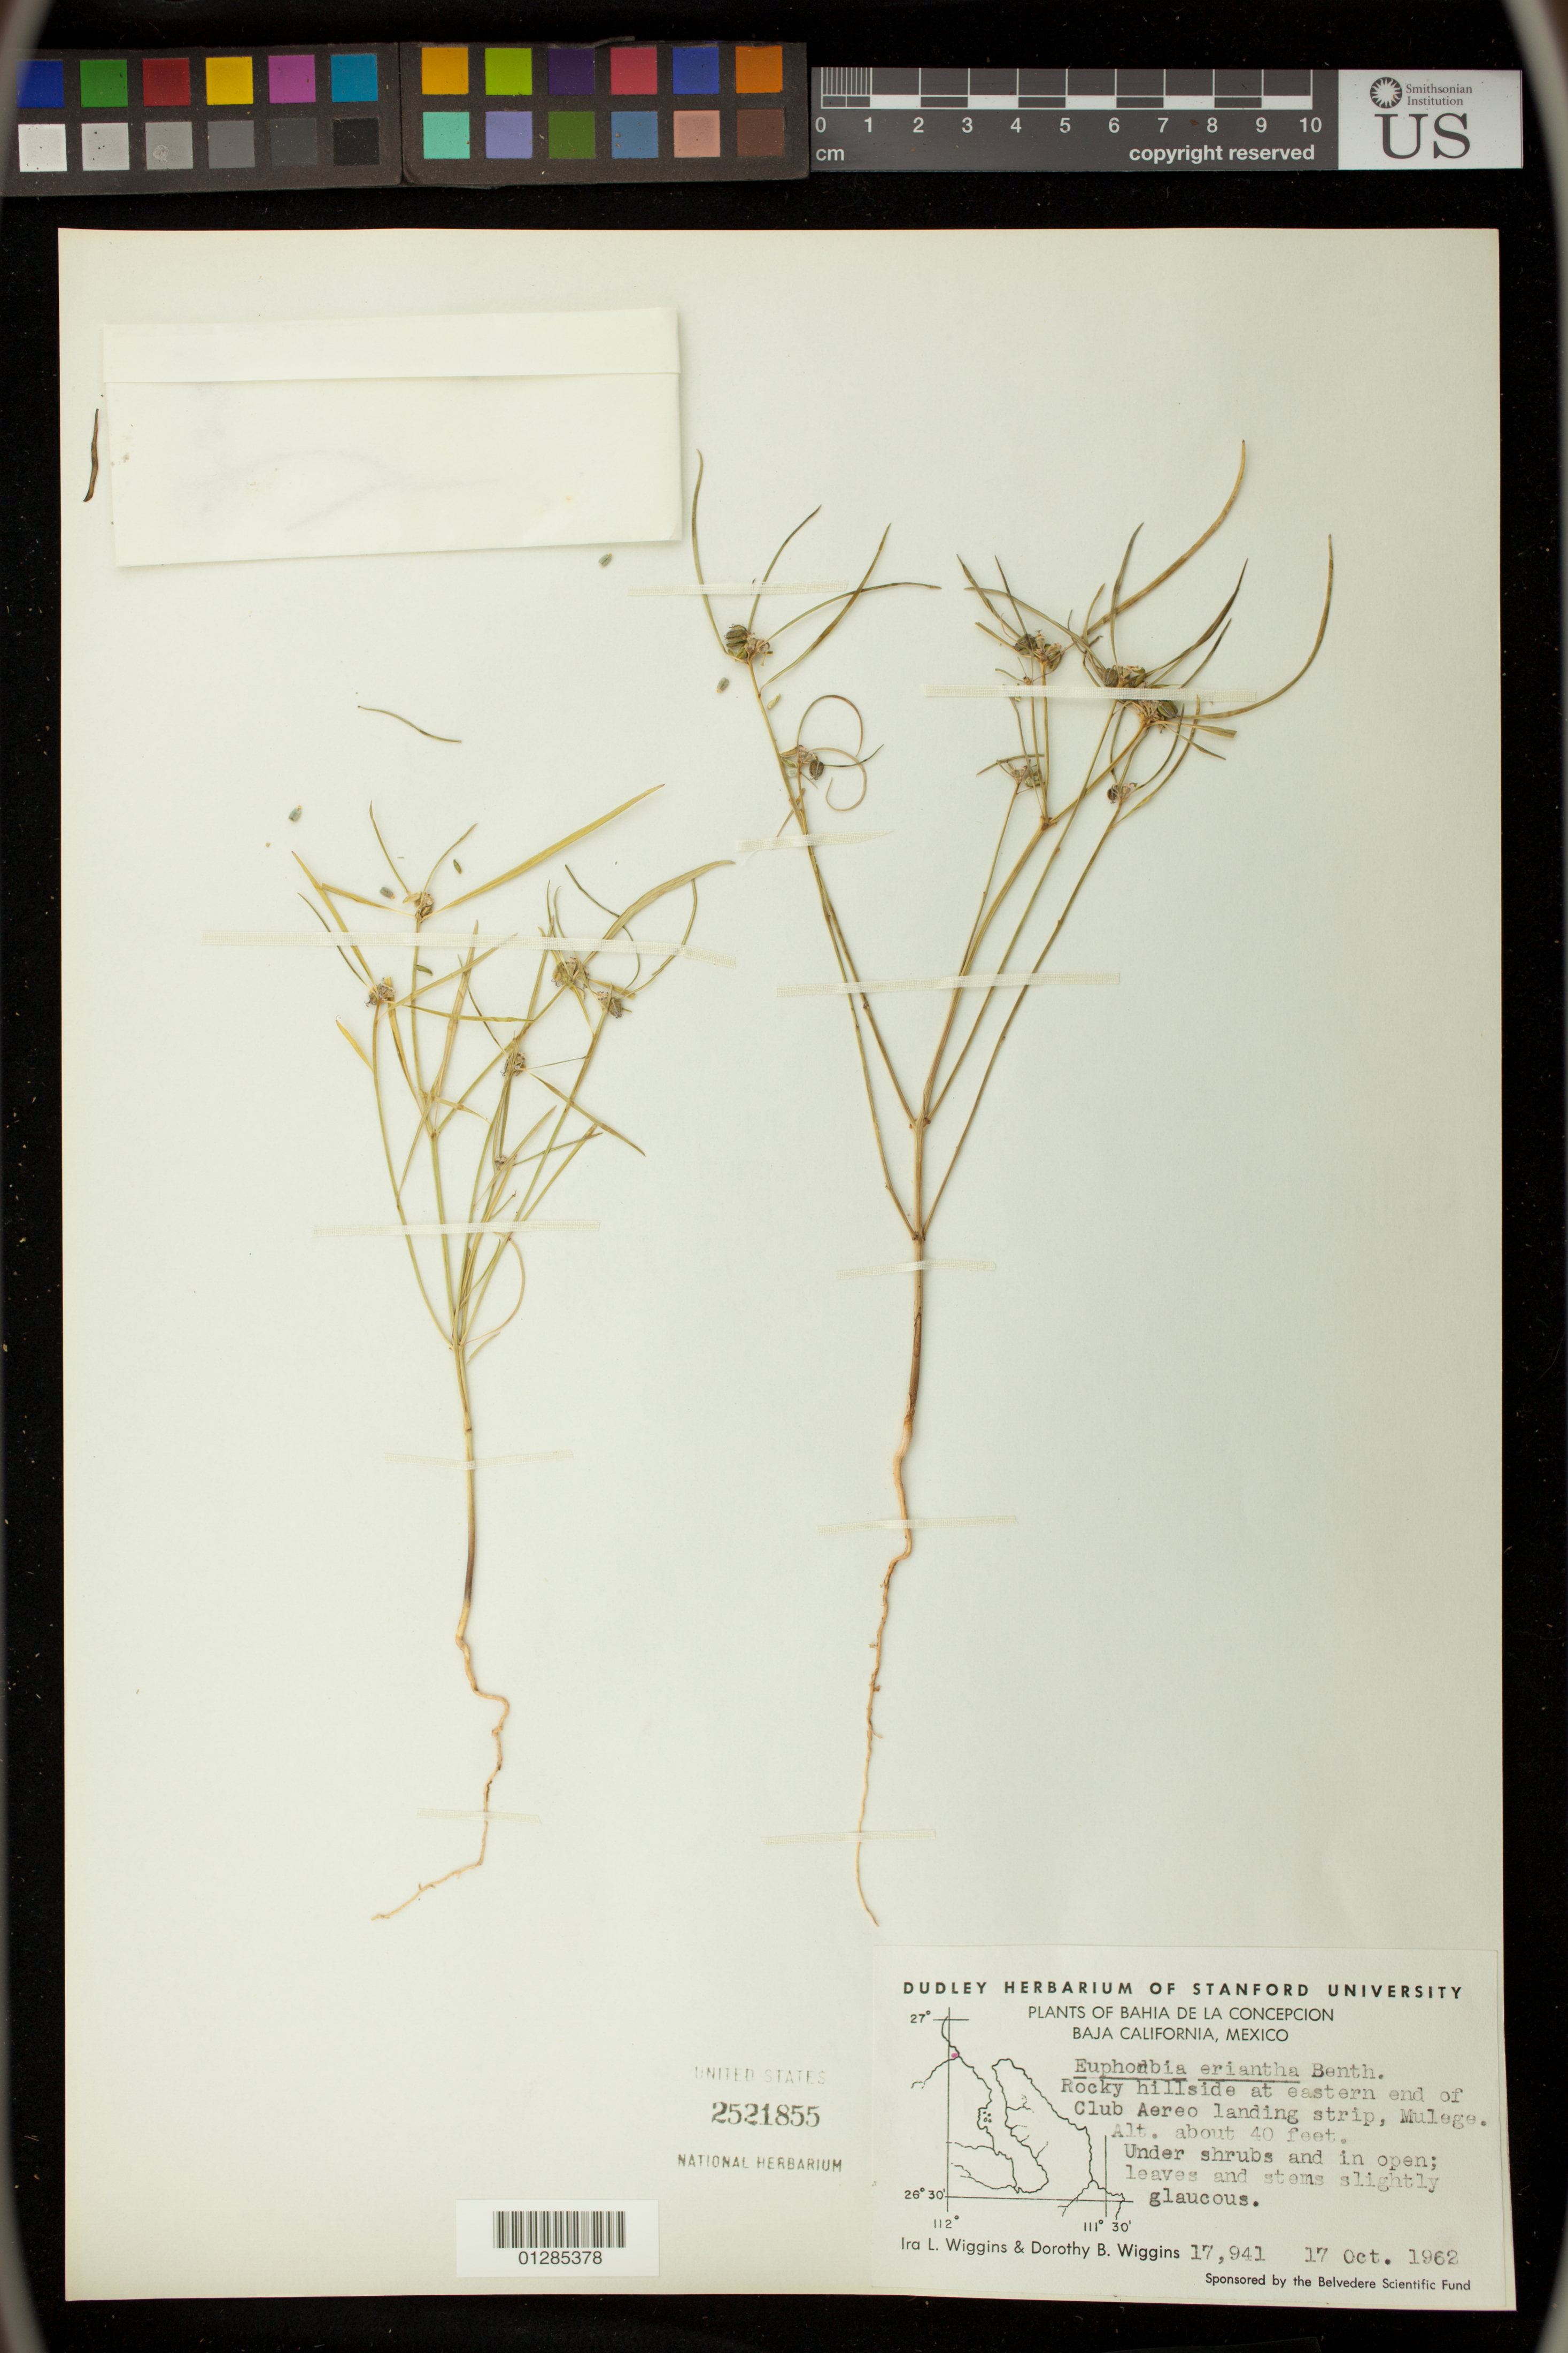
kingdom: Plantae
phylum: Tracheophyta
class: Magnoliopsida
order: Malpighiales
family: Euphorbiaceae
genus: Euphorbia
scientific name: Euphorbia eriantha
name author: Benth.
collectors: I. L. Wiggins & D. B. Wiggins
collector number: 17941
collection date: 1962-10-17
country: Mexico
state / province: Baja California Sur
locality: Hillside at eastern end of Club Aereo landing strip, Mulege.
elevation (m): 12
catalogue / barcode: US 2521855